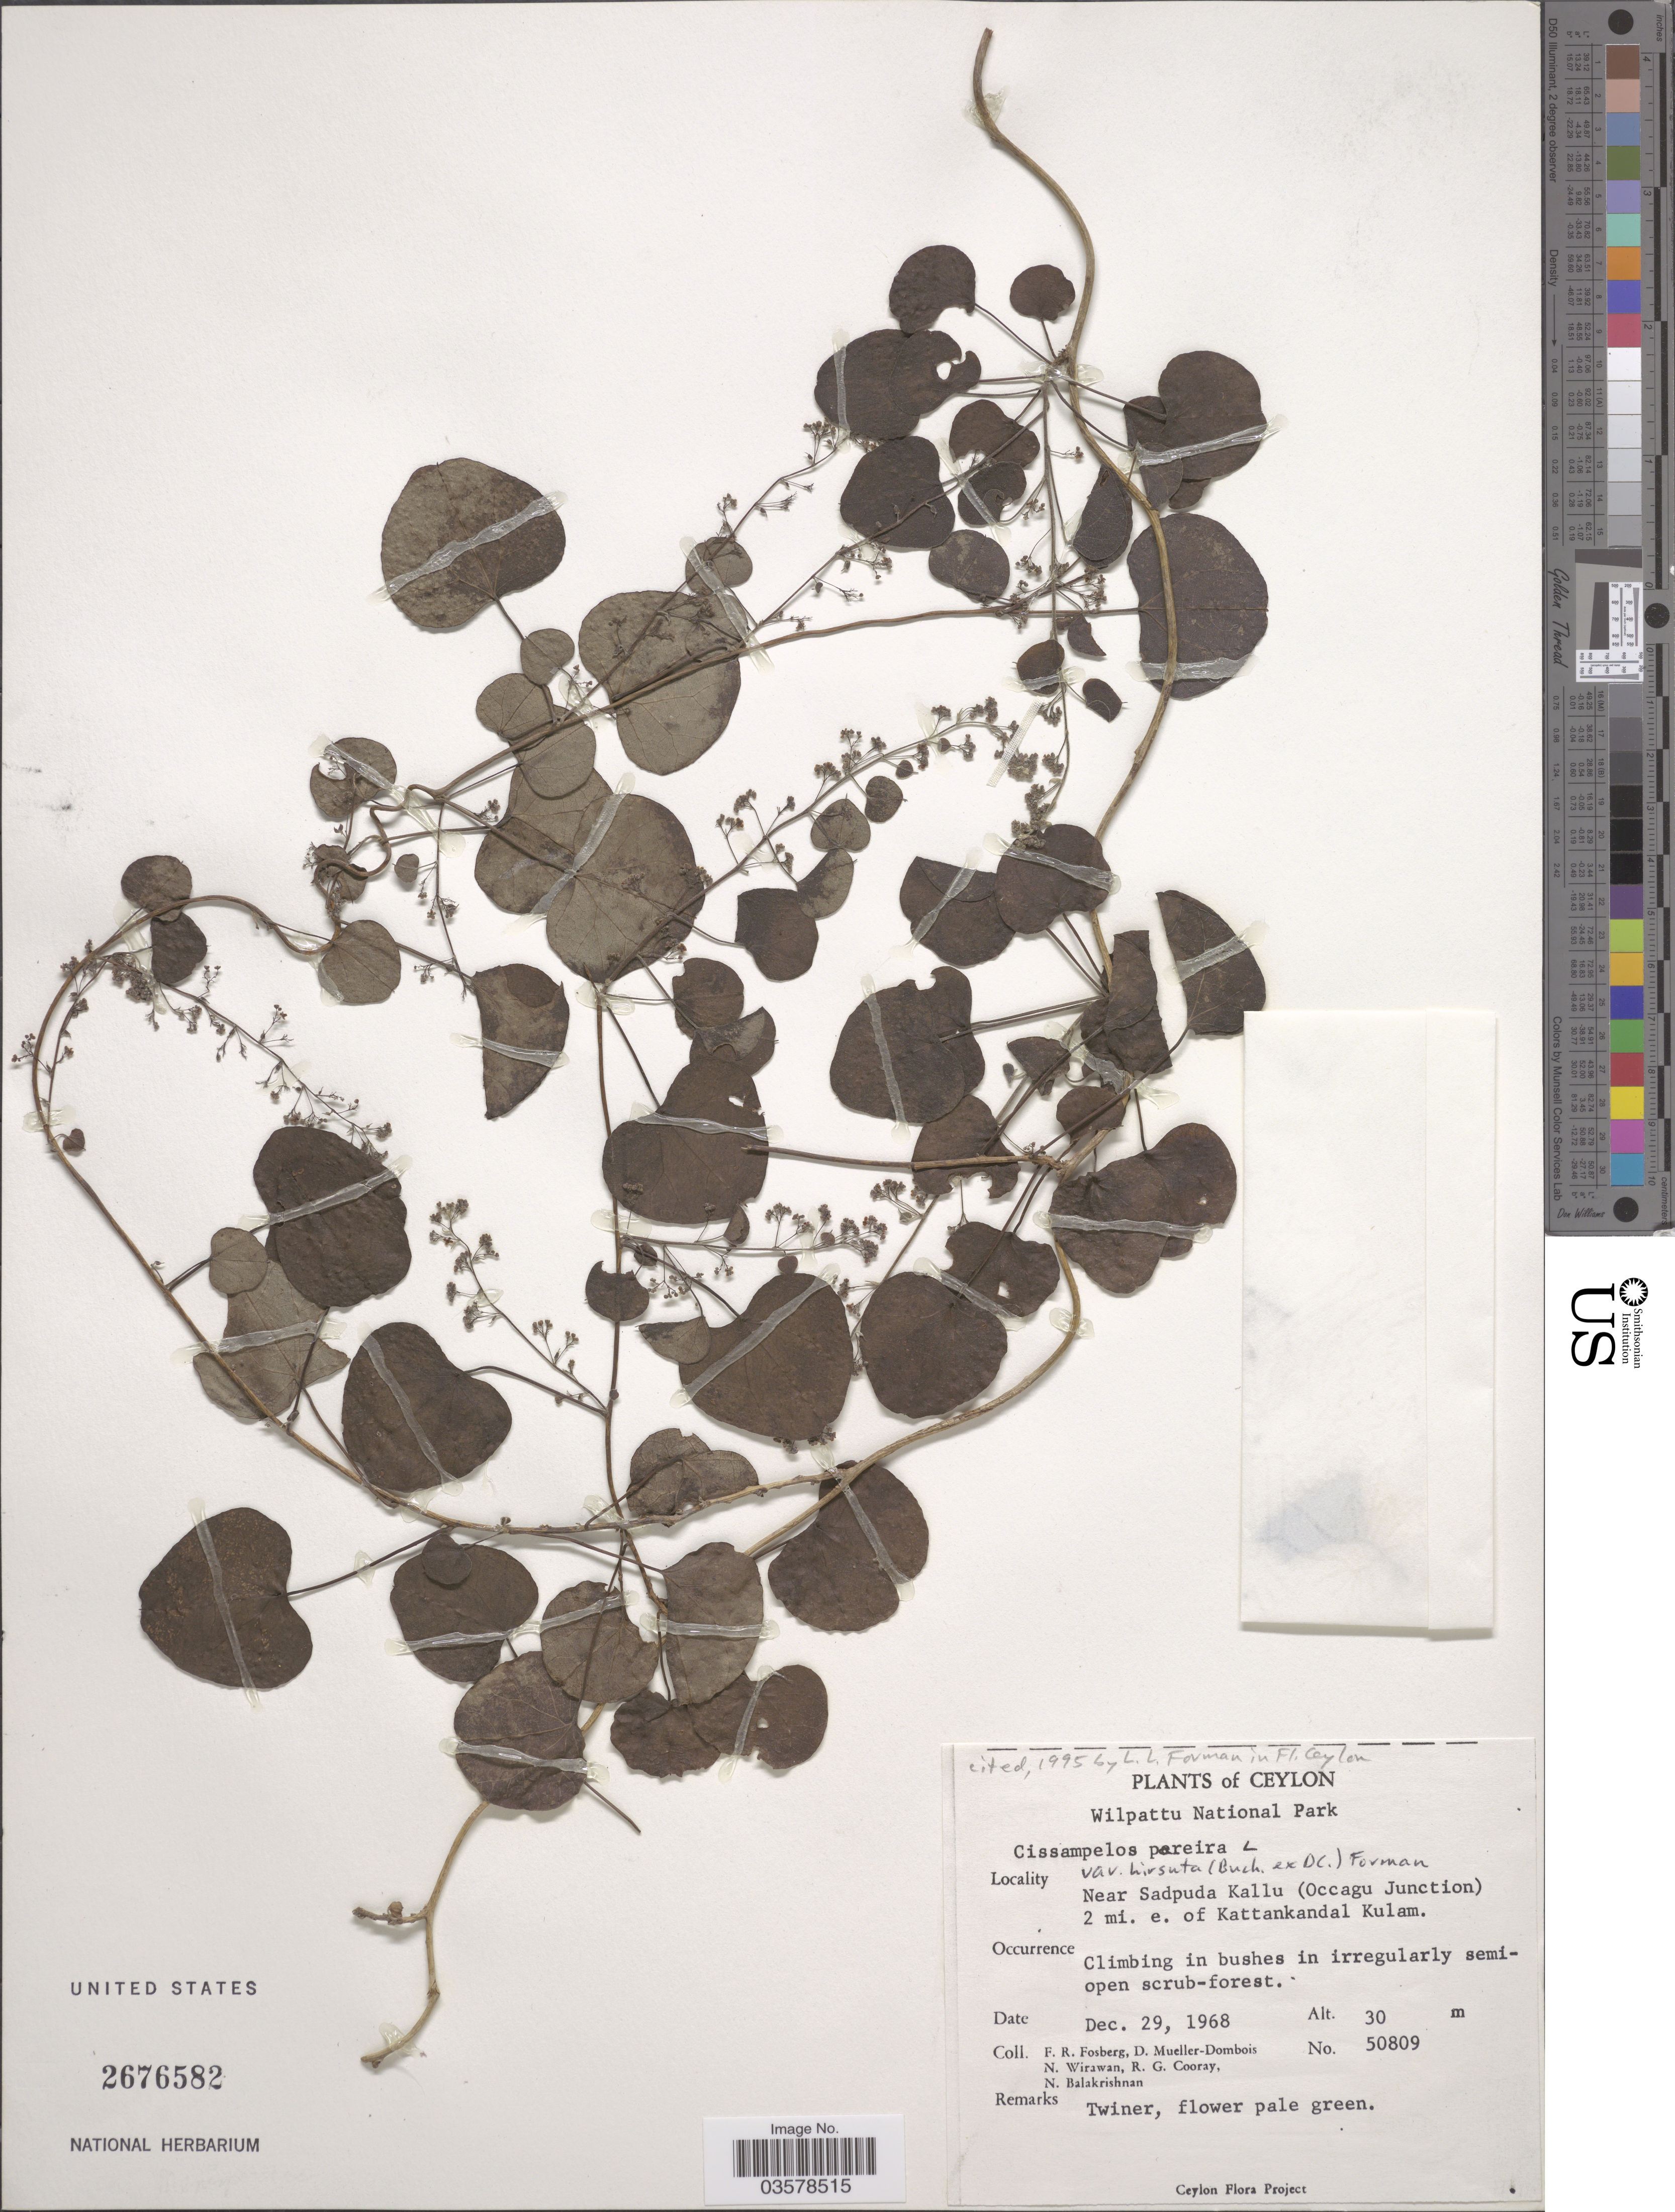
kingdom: Plantae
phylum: Tracheophyta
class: Magnoliopsida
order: Ranunculales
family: Menispermaceae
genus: Cissampelos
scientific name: Cissampelos pareira var. hirsuta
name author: (Buch.-Ham. ex DC.) Forman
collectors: F. R. Fosberg, D. Mueller-Dombois, N. Wirawan, R. Cooray & N. Balakrishnan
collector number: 50809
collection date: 1968-12-29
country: Sri Lanka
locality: Ceylon. Wilpattu National Park. Near Sadpuda Kallu (Occagu Junction) 2 mi. e. of Kattankandal Kulam.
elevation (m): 30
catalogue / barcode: US 2676582